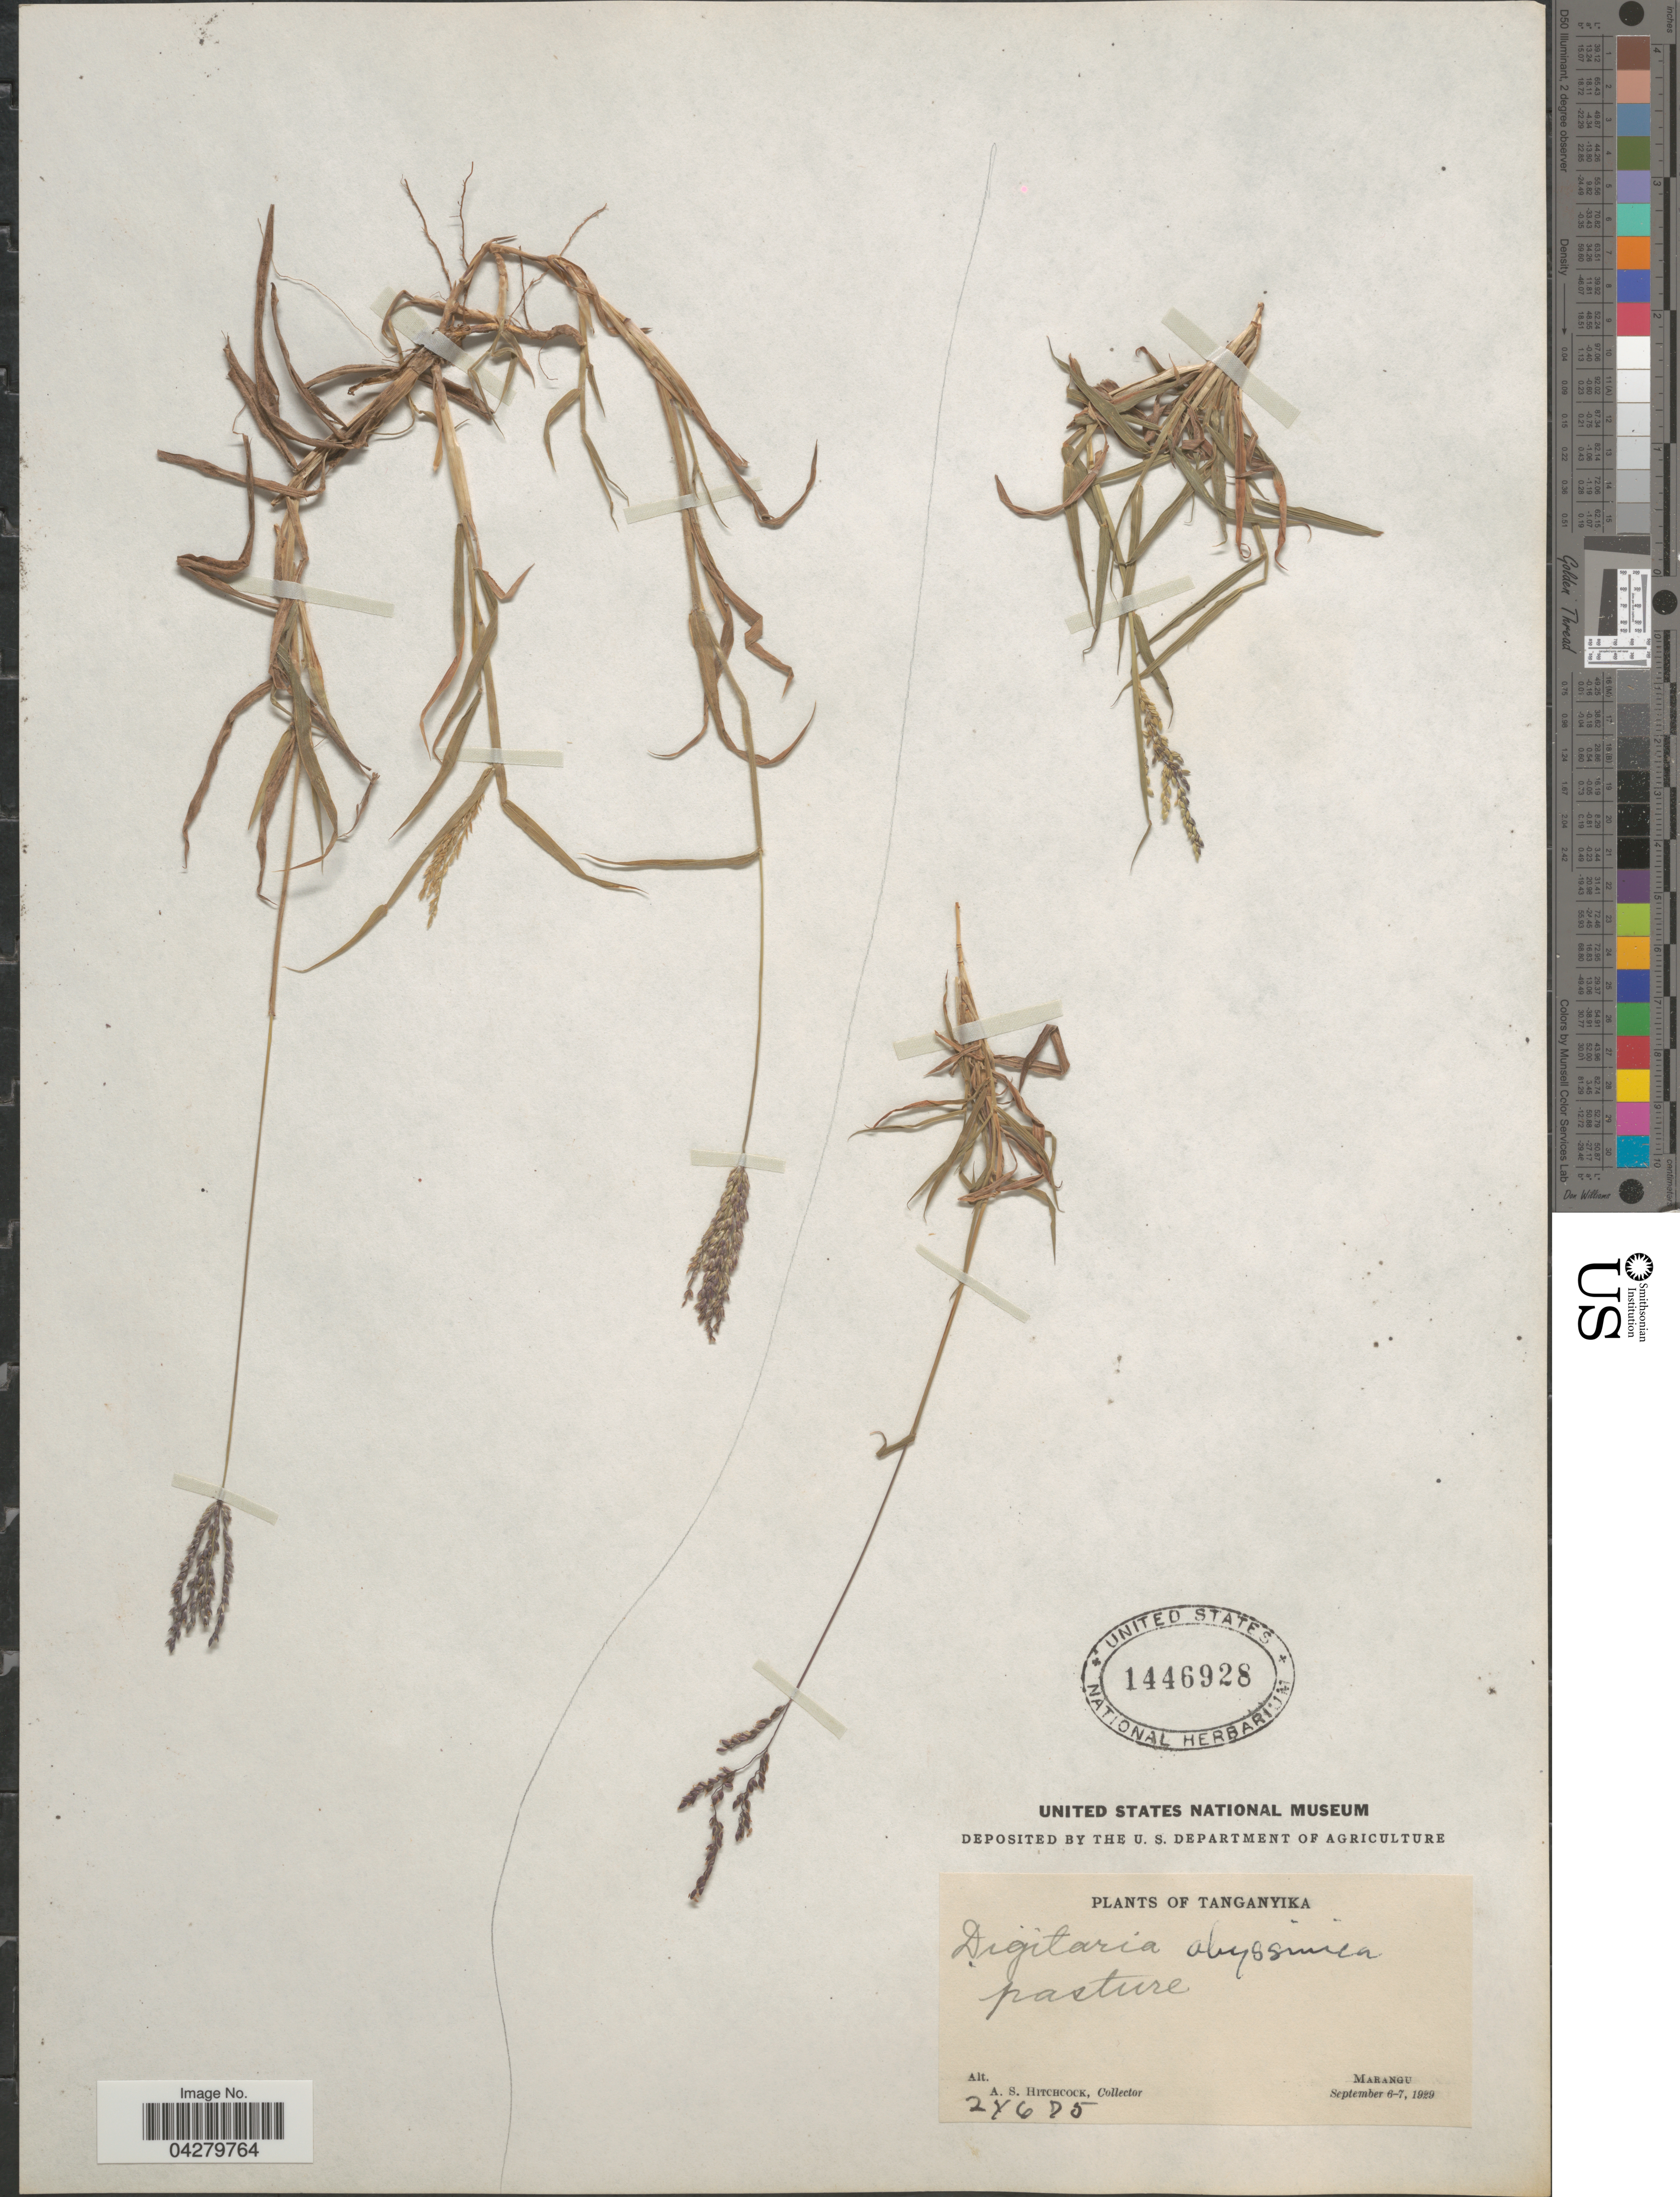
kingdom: Plantae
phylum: Tracheophyta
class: Liliopsida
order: Poales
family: Poaceae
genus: Digitaria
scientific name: Digitaria abyssinica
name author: (Hochst. ex Rich.) Stapf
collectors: A. S. Hitchcock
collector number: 24675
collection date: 1929-09-06/1929-09-07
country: Tanzania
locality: Tanganyika. Marangu.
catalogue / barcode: US 1446928